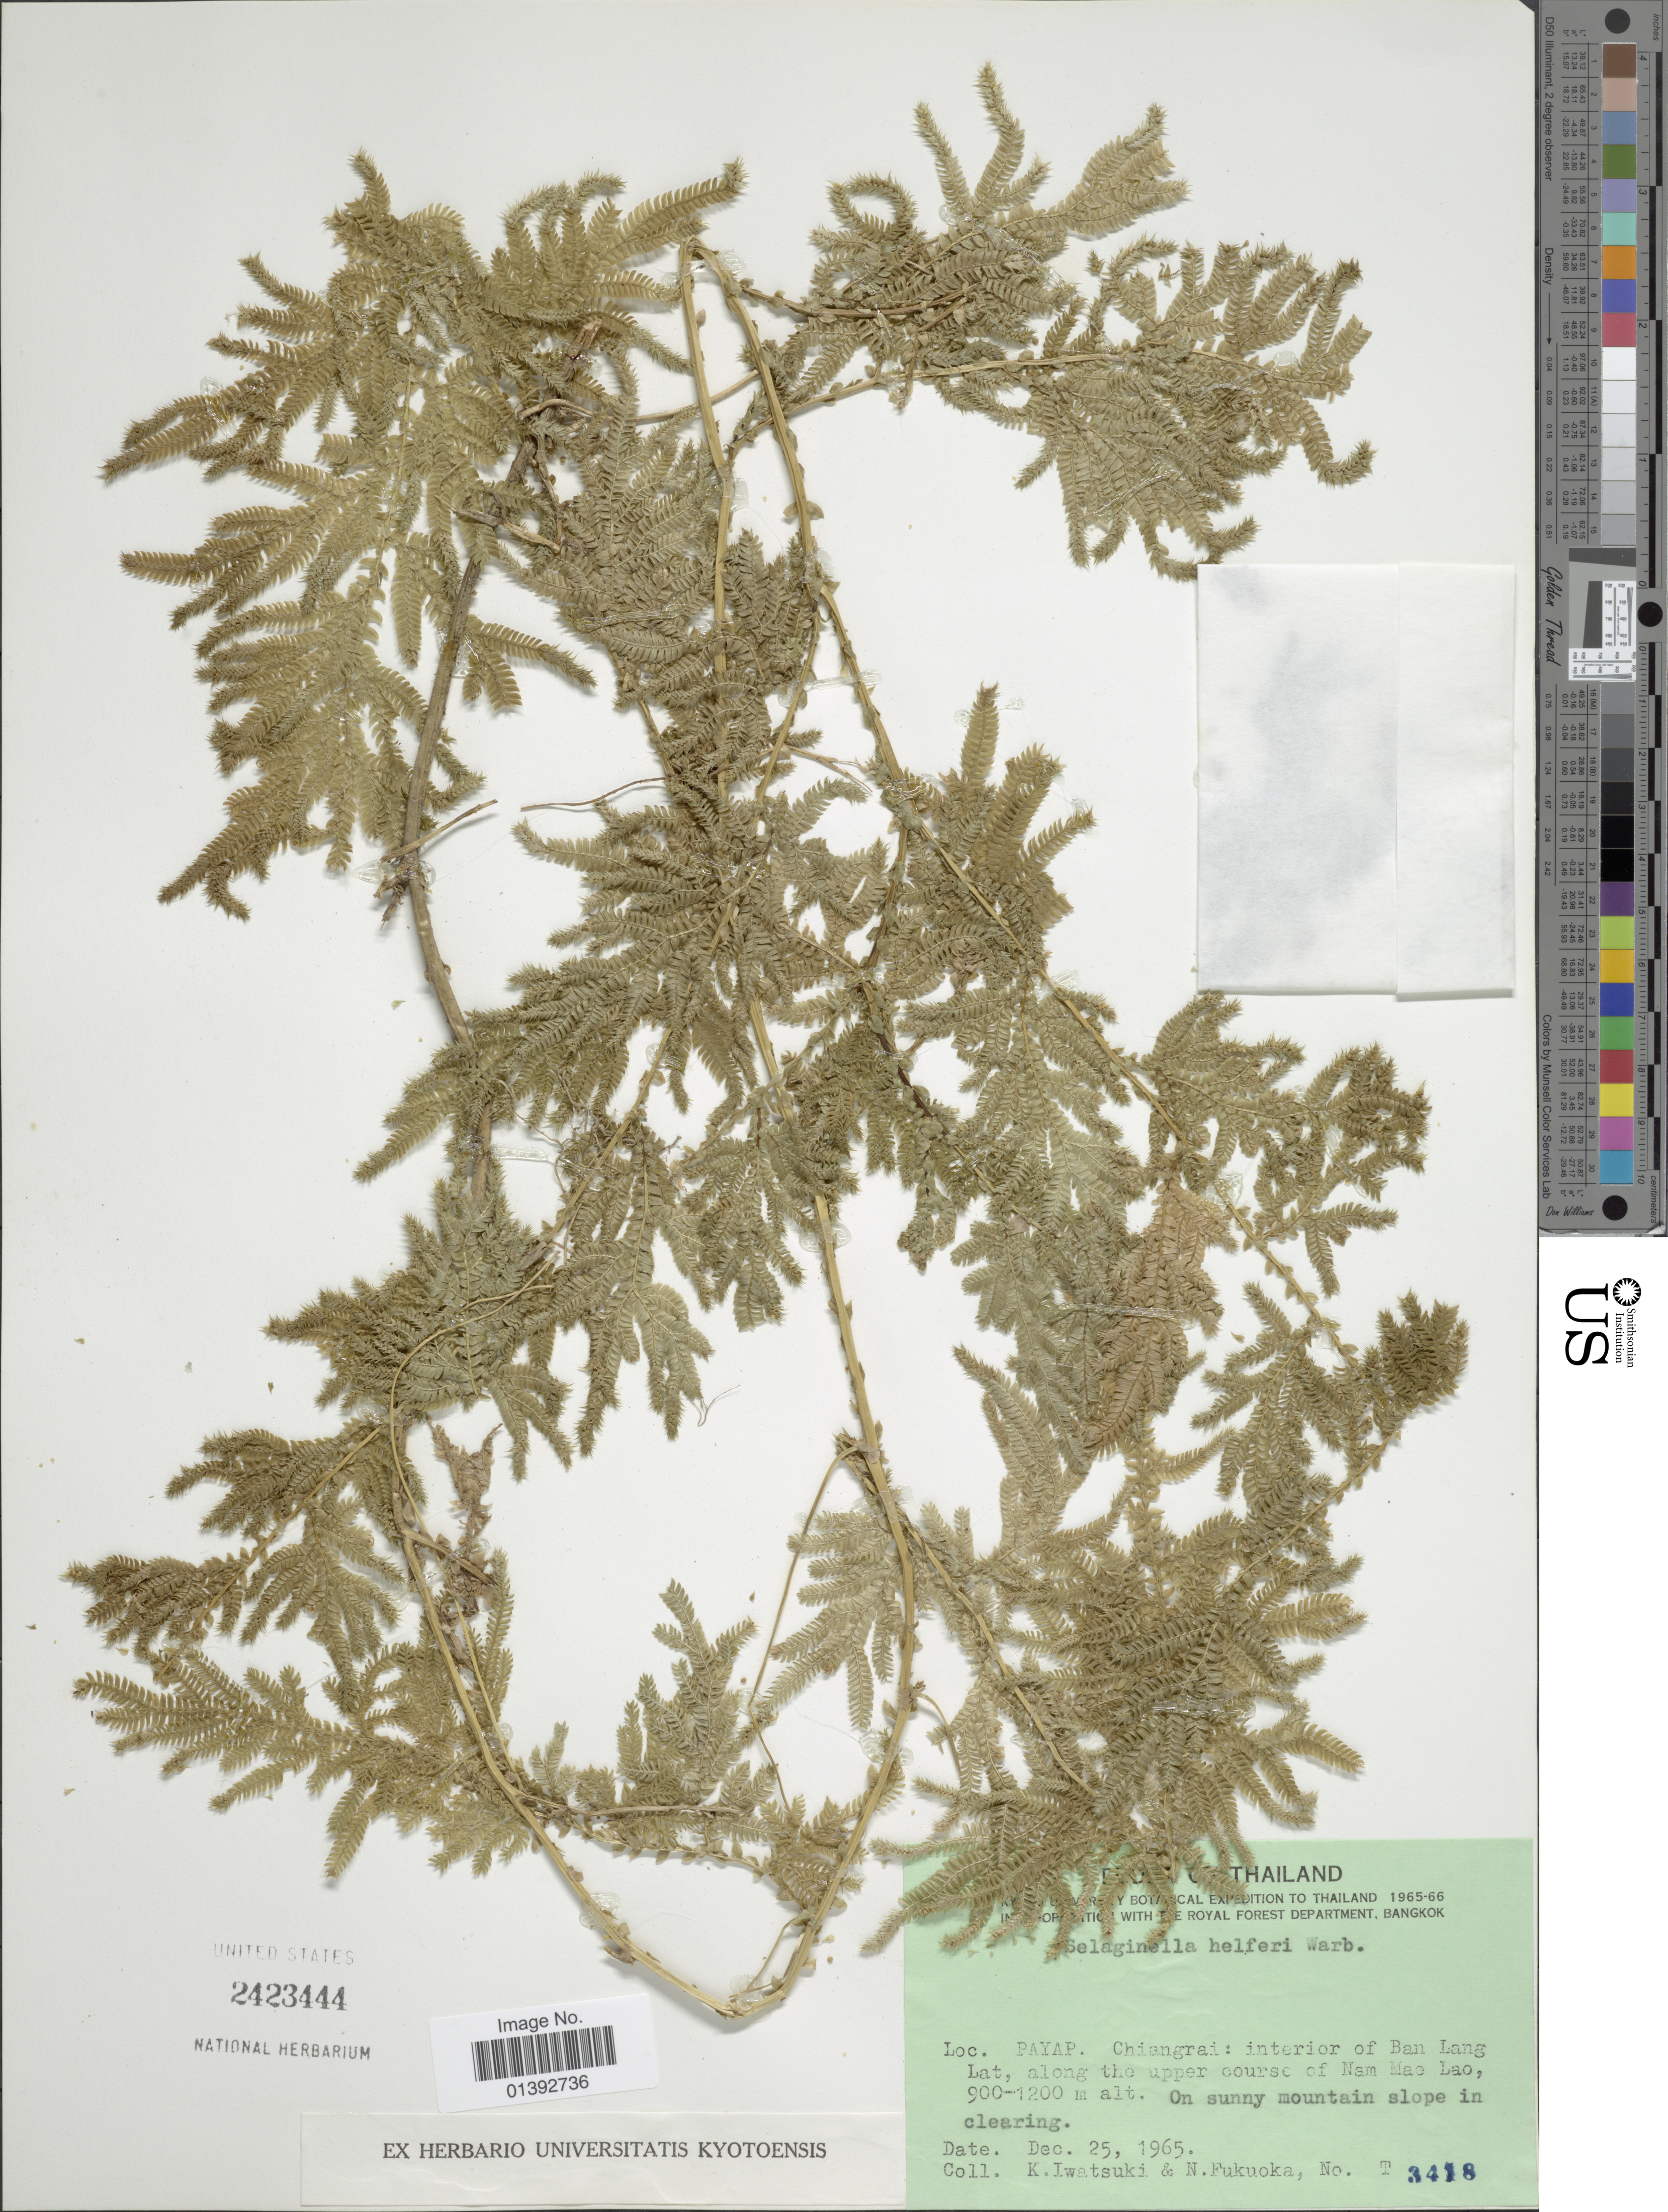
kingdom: Plantae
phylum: Tracheophyta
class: Lycopodiopsida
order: Selaginellales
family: Selaginellaceae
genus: Selaginella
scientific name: Selaginella helferi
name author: Warb.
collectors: K. Iwatsuki & N. Fukuoka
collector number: T 3418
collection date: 1965-12-25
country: Thailand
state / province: Chiang Rai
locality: Payap, interior of Ban Lang Lat, along the upper course of Nam Mao Lao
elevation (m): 900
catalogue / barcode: US 2423444